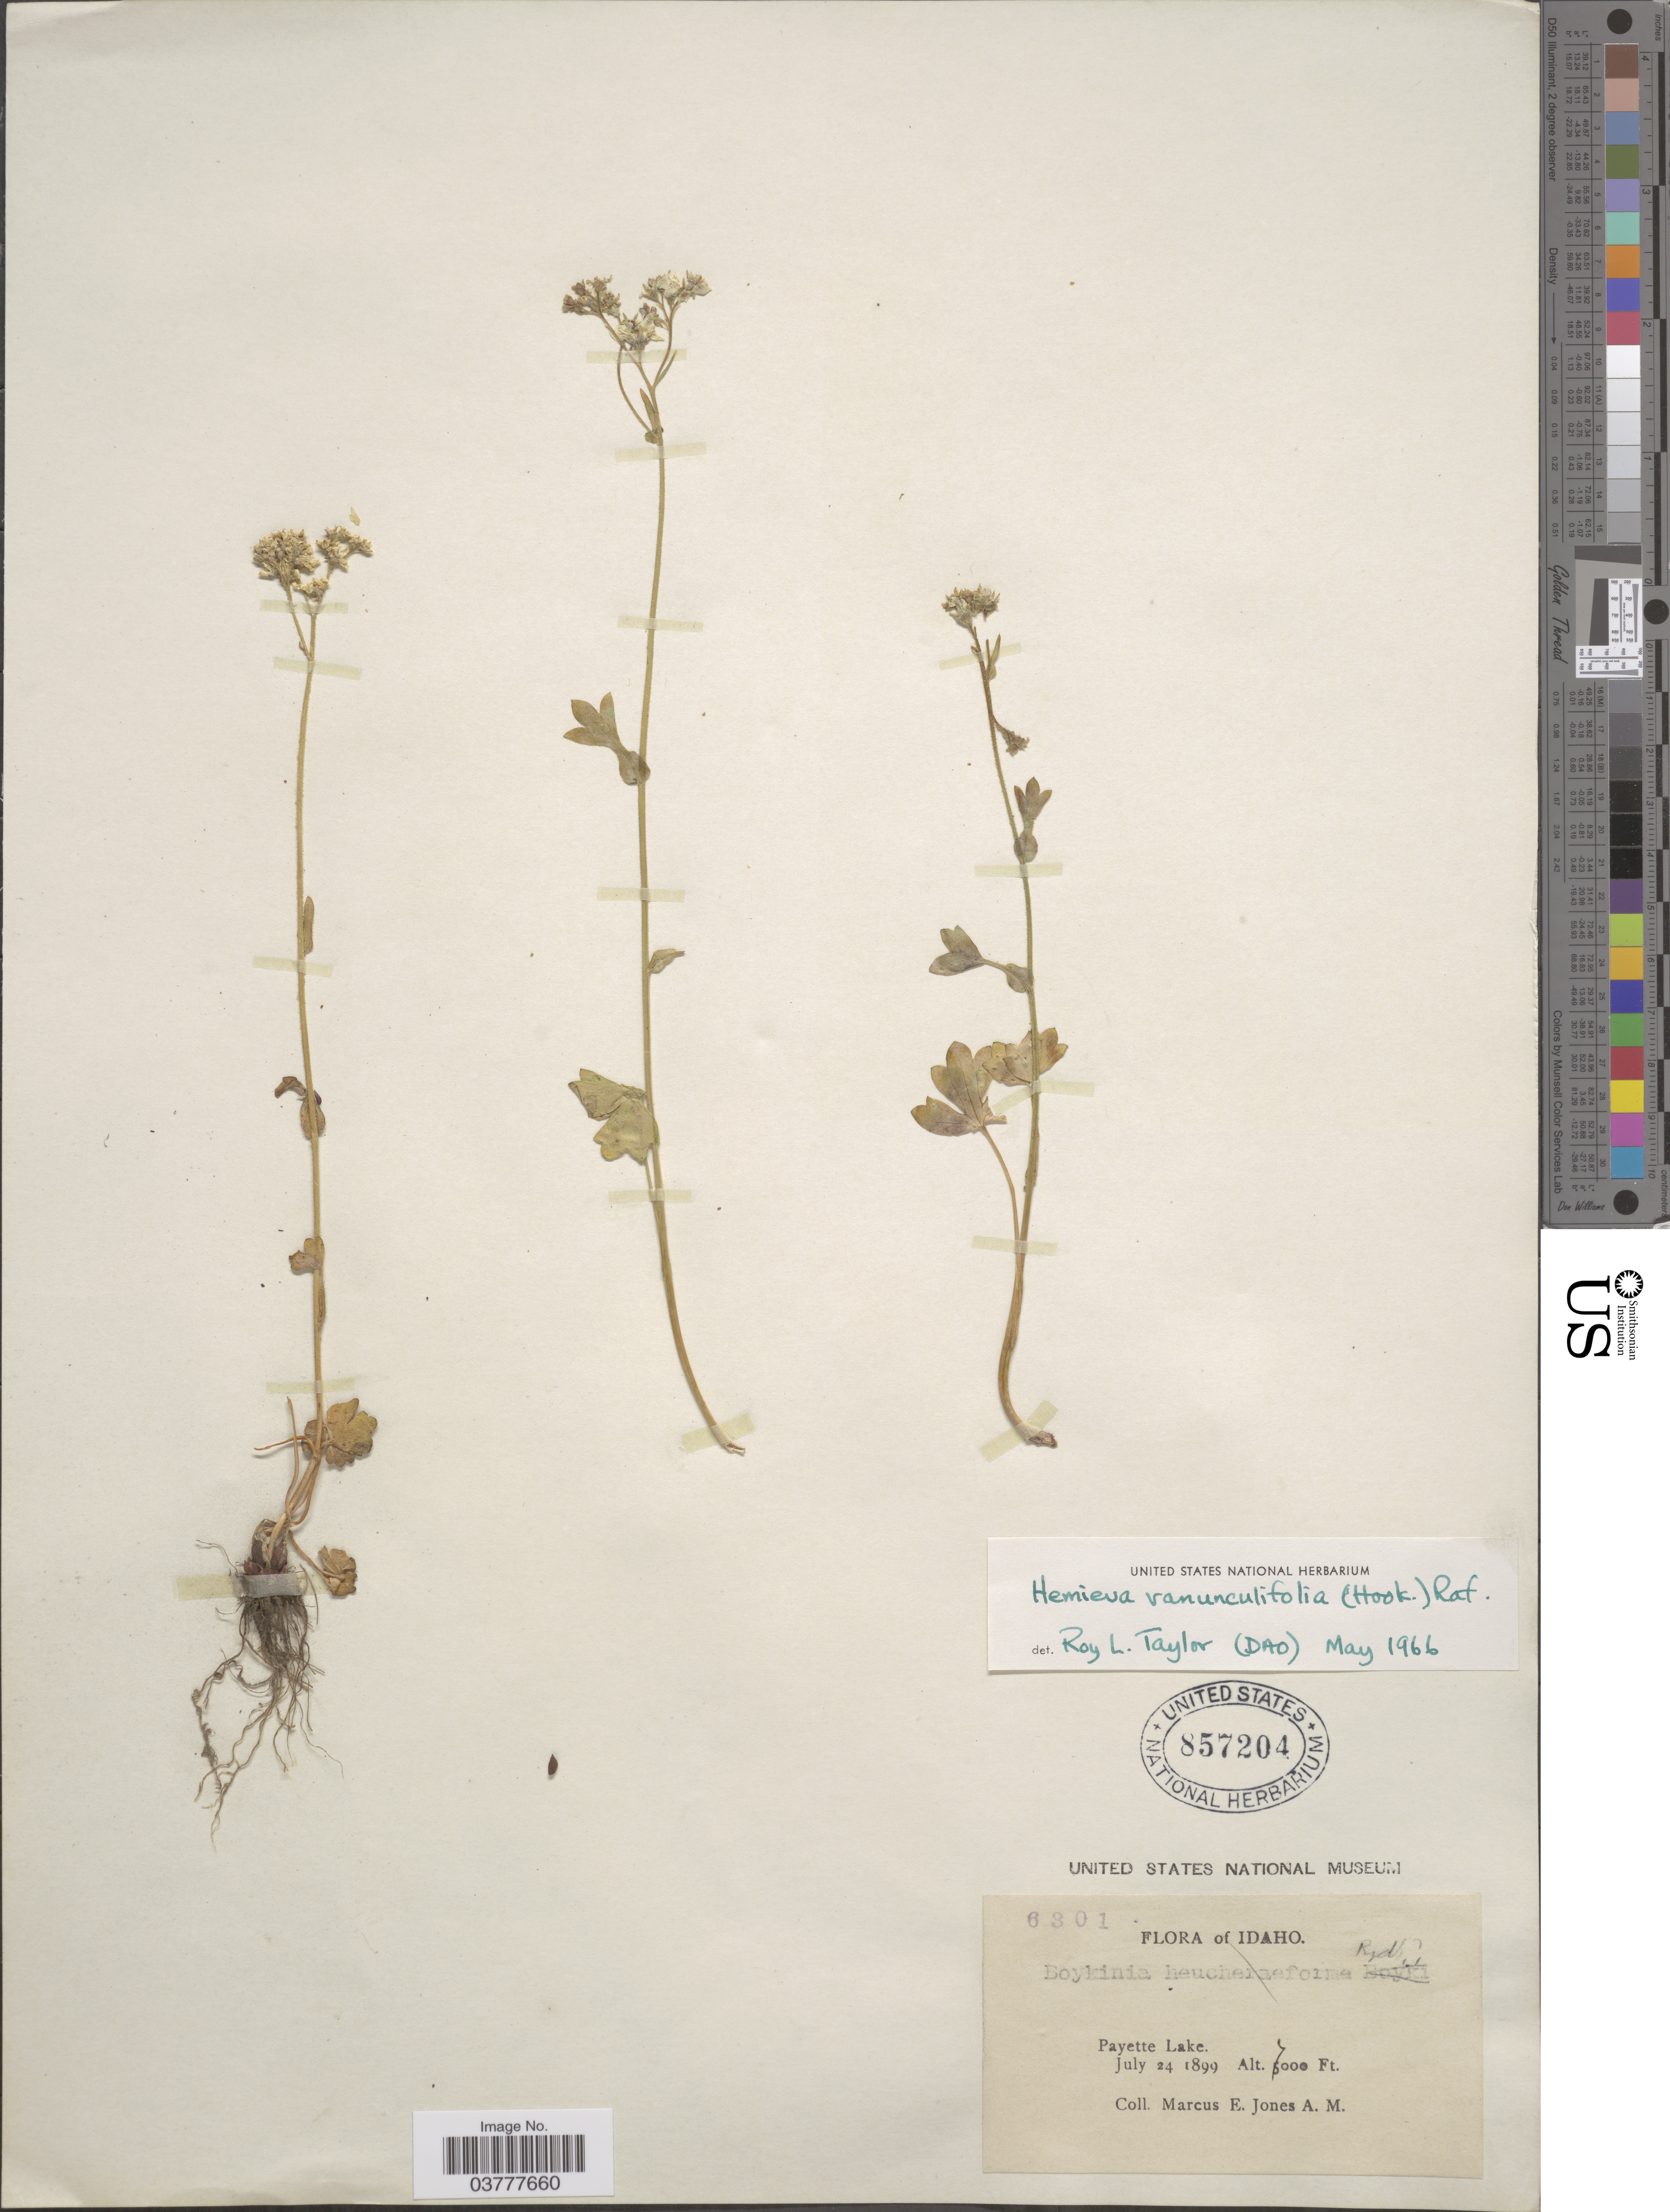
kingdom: Plantae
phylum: Tracheophyta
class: Magnoliopsida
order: Saxifragales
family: Saxifragaceae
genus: Hemieva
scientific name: Hemieva ranunculifolia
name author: (Hook.) Raf.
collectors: M. E. Jones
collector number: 6301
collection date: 1899-07-24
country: United States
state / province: Idaho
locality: Payette Lake.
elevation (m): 2134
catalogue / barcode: US 857204